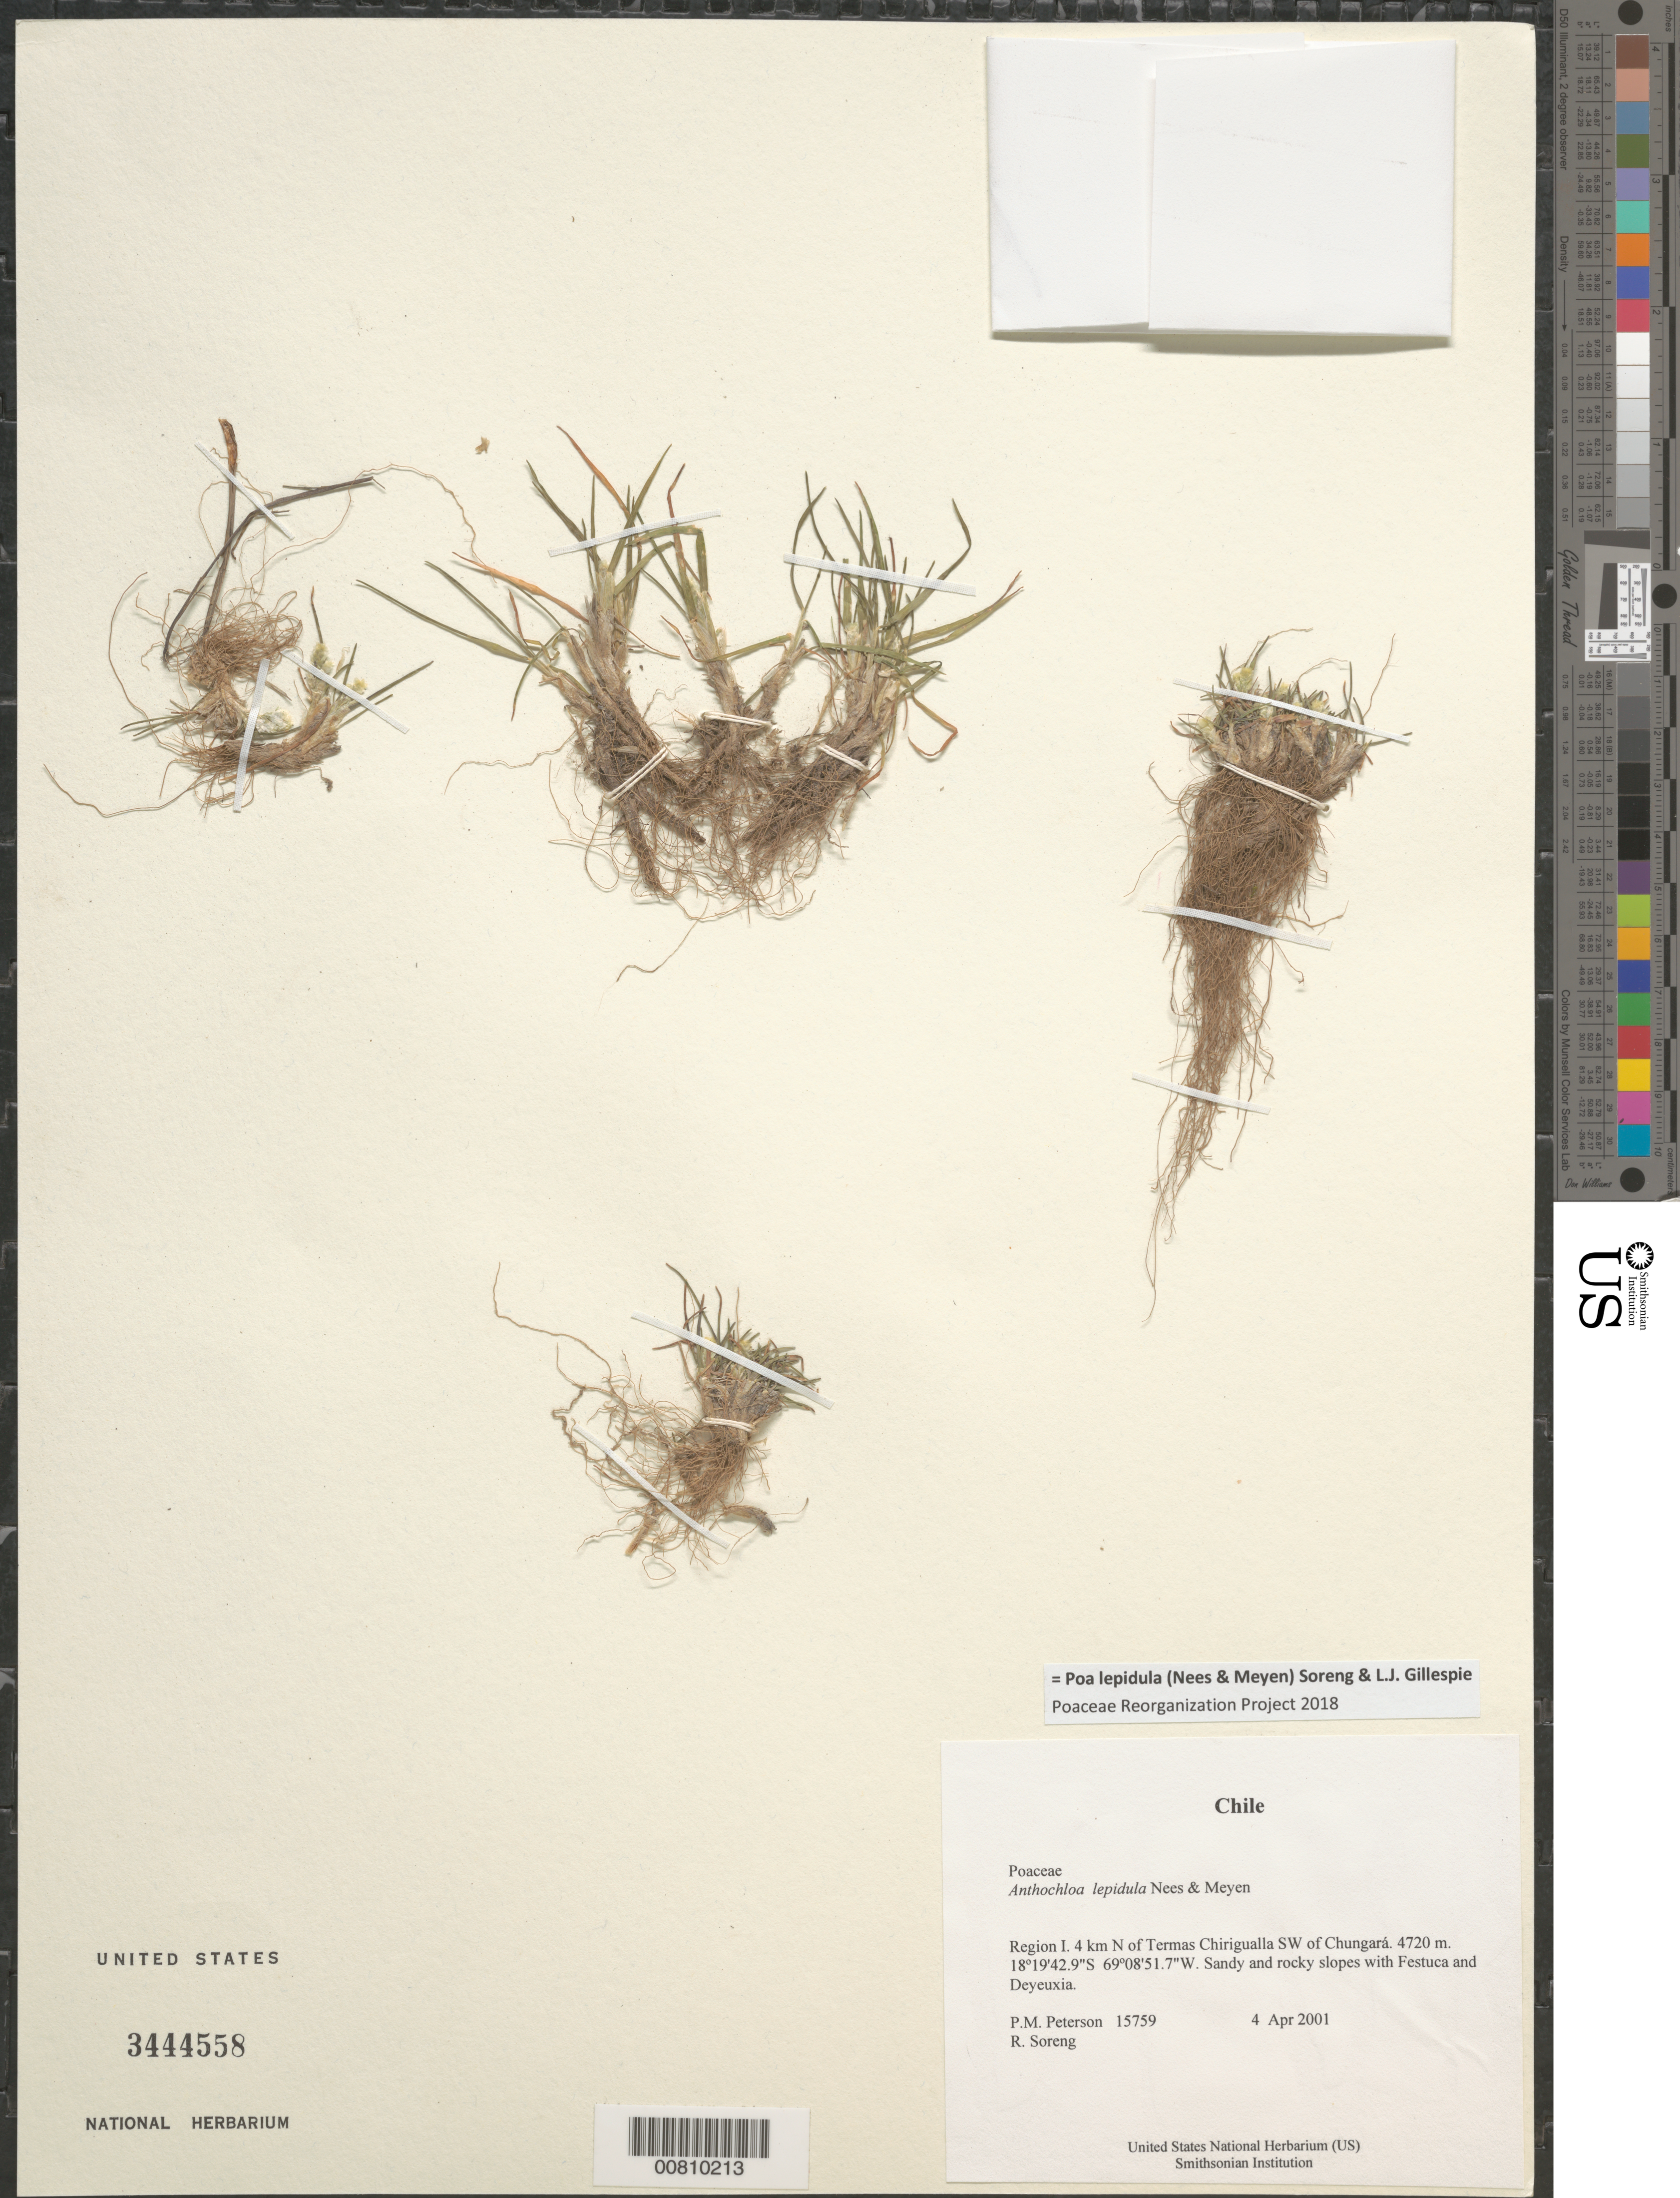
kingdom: Plantae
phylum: Tracheophyta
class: Liliopsida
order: Poales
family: Poaceae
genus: Poa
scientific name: Poa lepidula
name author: (Nees & Meyen) Soreng & L.J. Gillespie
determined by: Poaceae Reorganization Project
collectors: P. M. Peterson, N. L. Soreng & R. Whittemore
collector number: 15759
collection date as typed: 04 Apr 2001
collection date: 2001-04-04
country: Chile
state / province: Tarapacá (I)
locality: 4 km N of Termas Chirigualla SW of Chungará.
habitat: Sandy and rocky slopes with Festuca and Deyeuxia.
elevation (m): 4720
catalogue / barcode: US 3444558